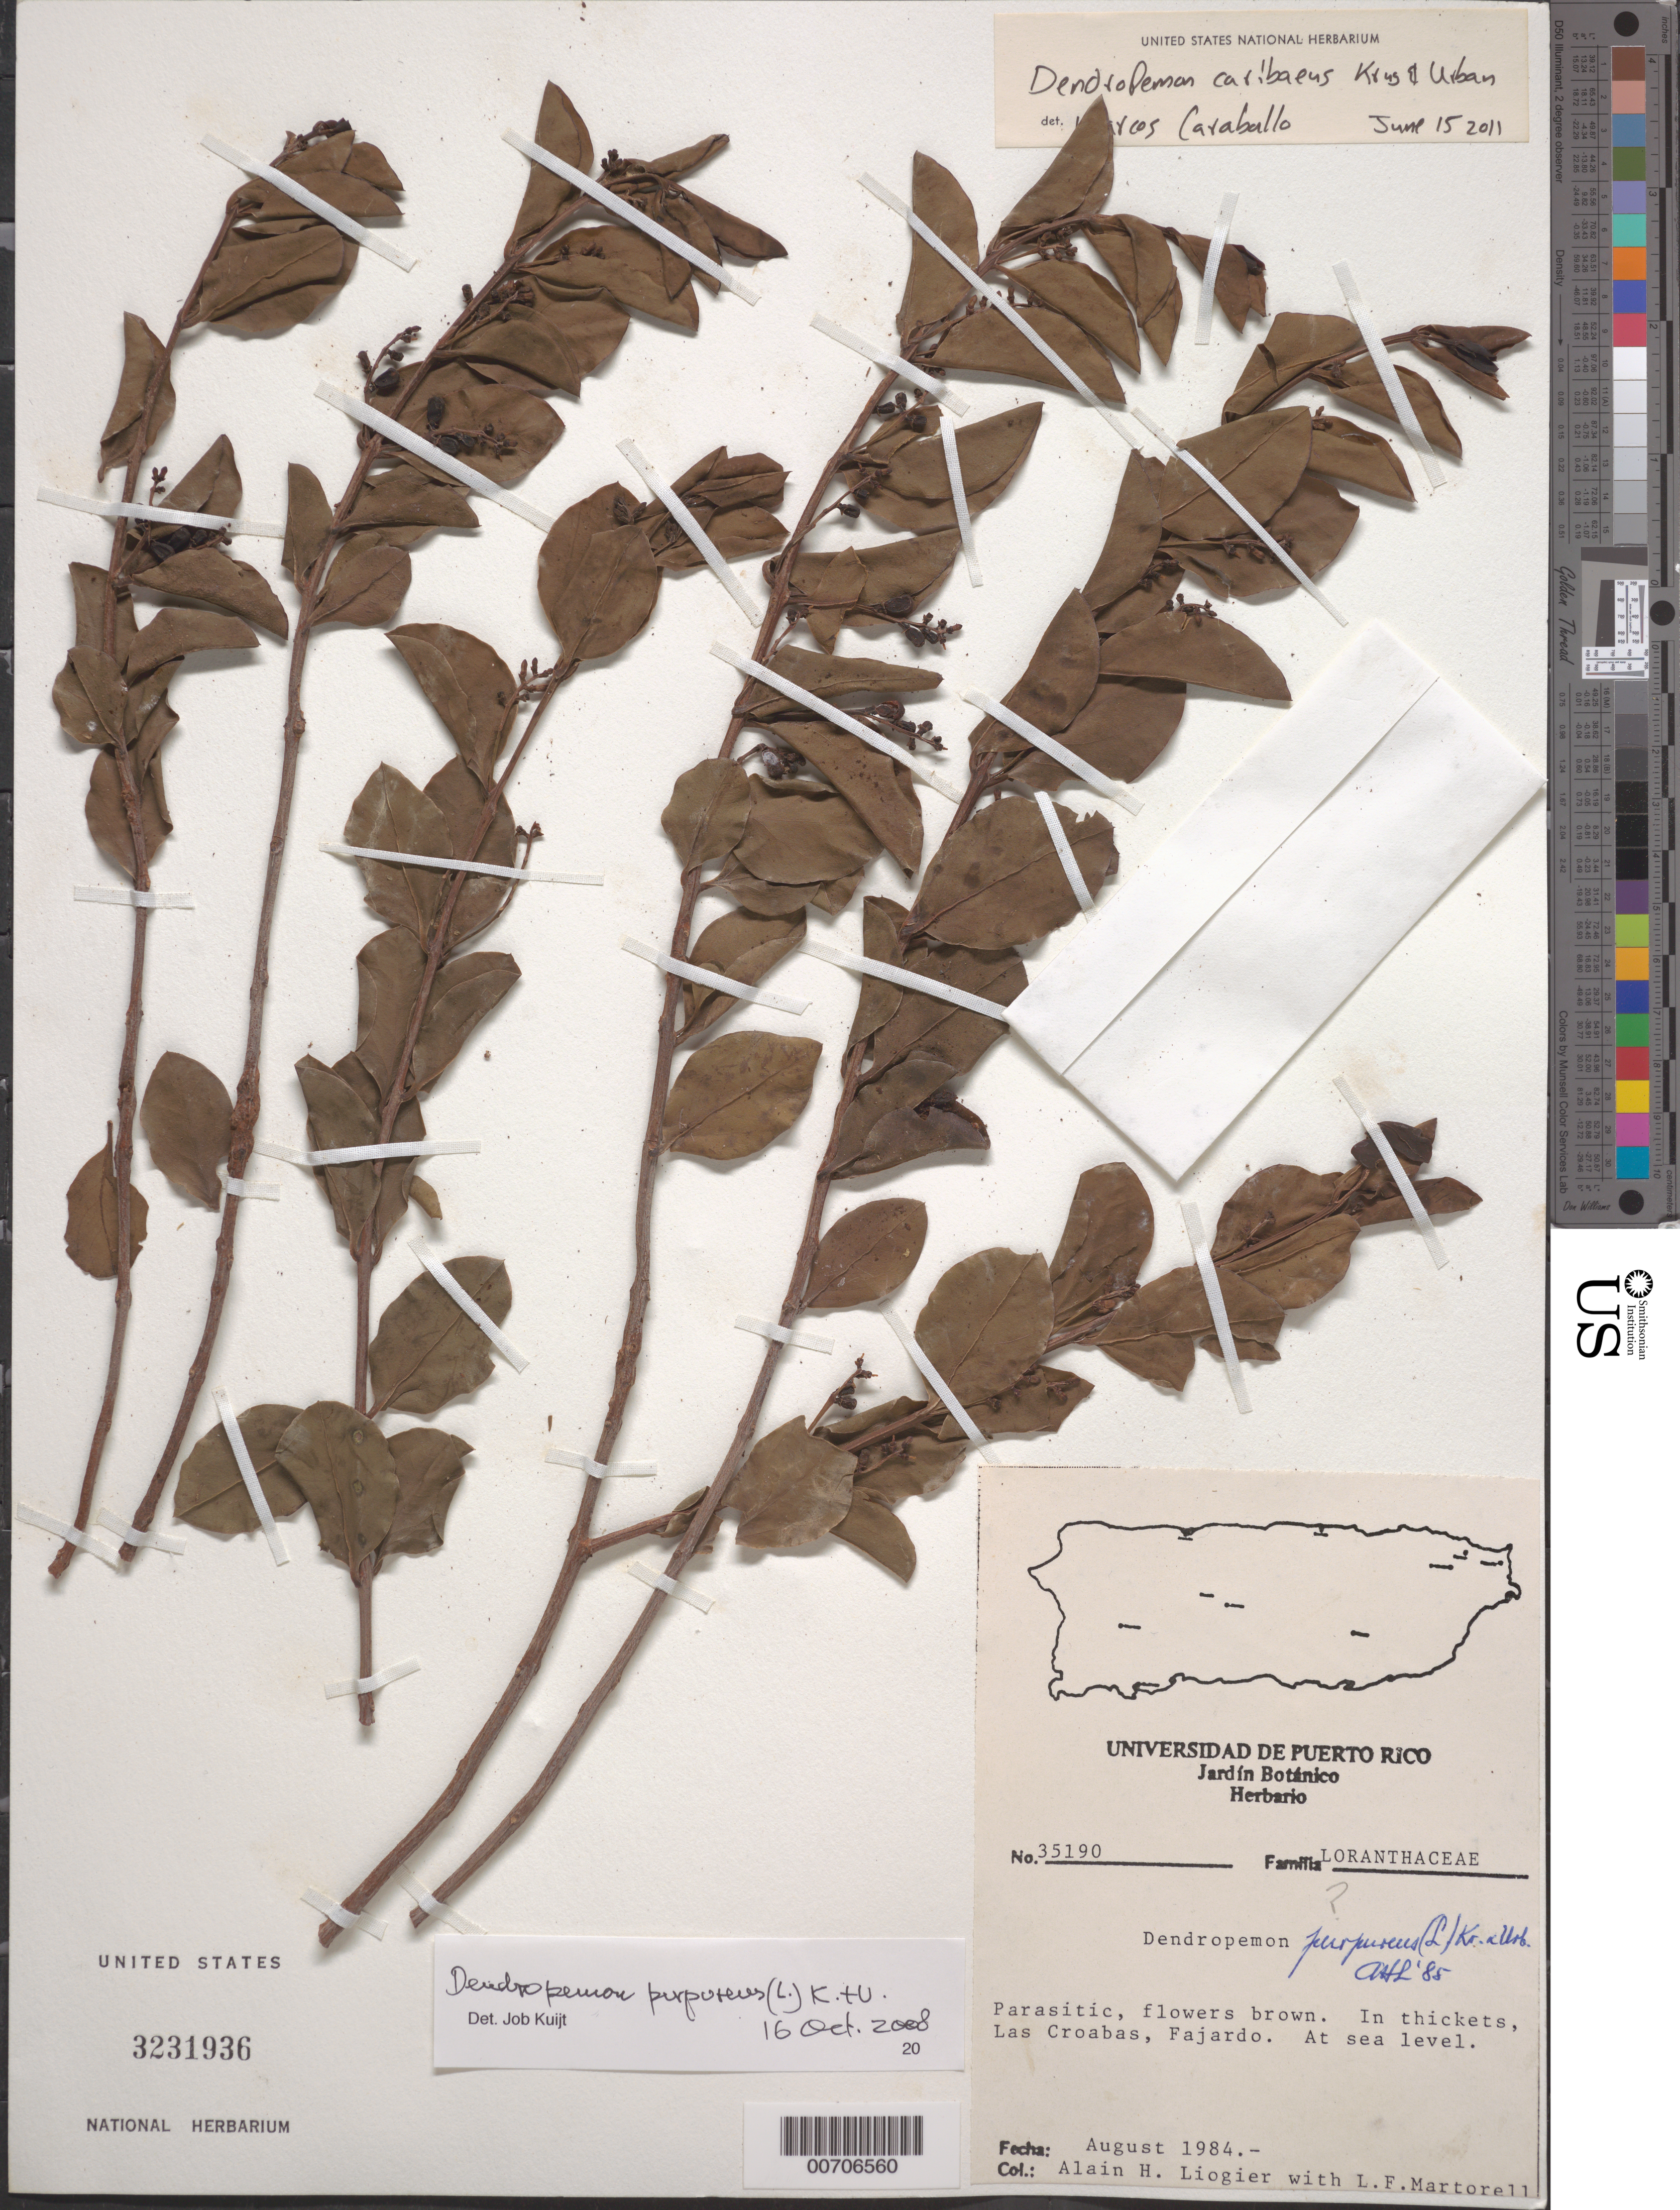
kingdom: Plantae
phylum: Tracheophyta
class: Magnoliopsida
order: Santalales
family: Loranthaceae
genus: Dendropemon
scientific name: Dendropemon purpureus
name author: (L.) Krug & Urb.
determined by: Liogier, Alain H.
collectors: A. H. Liogier & L. Martorell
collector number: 35190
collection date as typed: Aug 1984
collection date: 1984-08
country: Puerto Rico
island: Greater Antilles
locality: Las Croabas, Fajardo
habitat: In thickets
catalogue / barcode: US 3231936